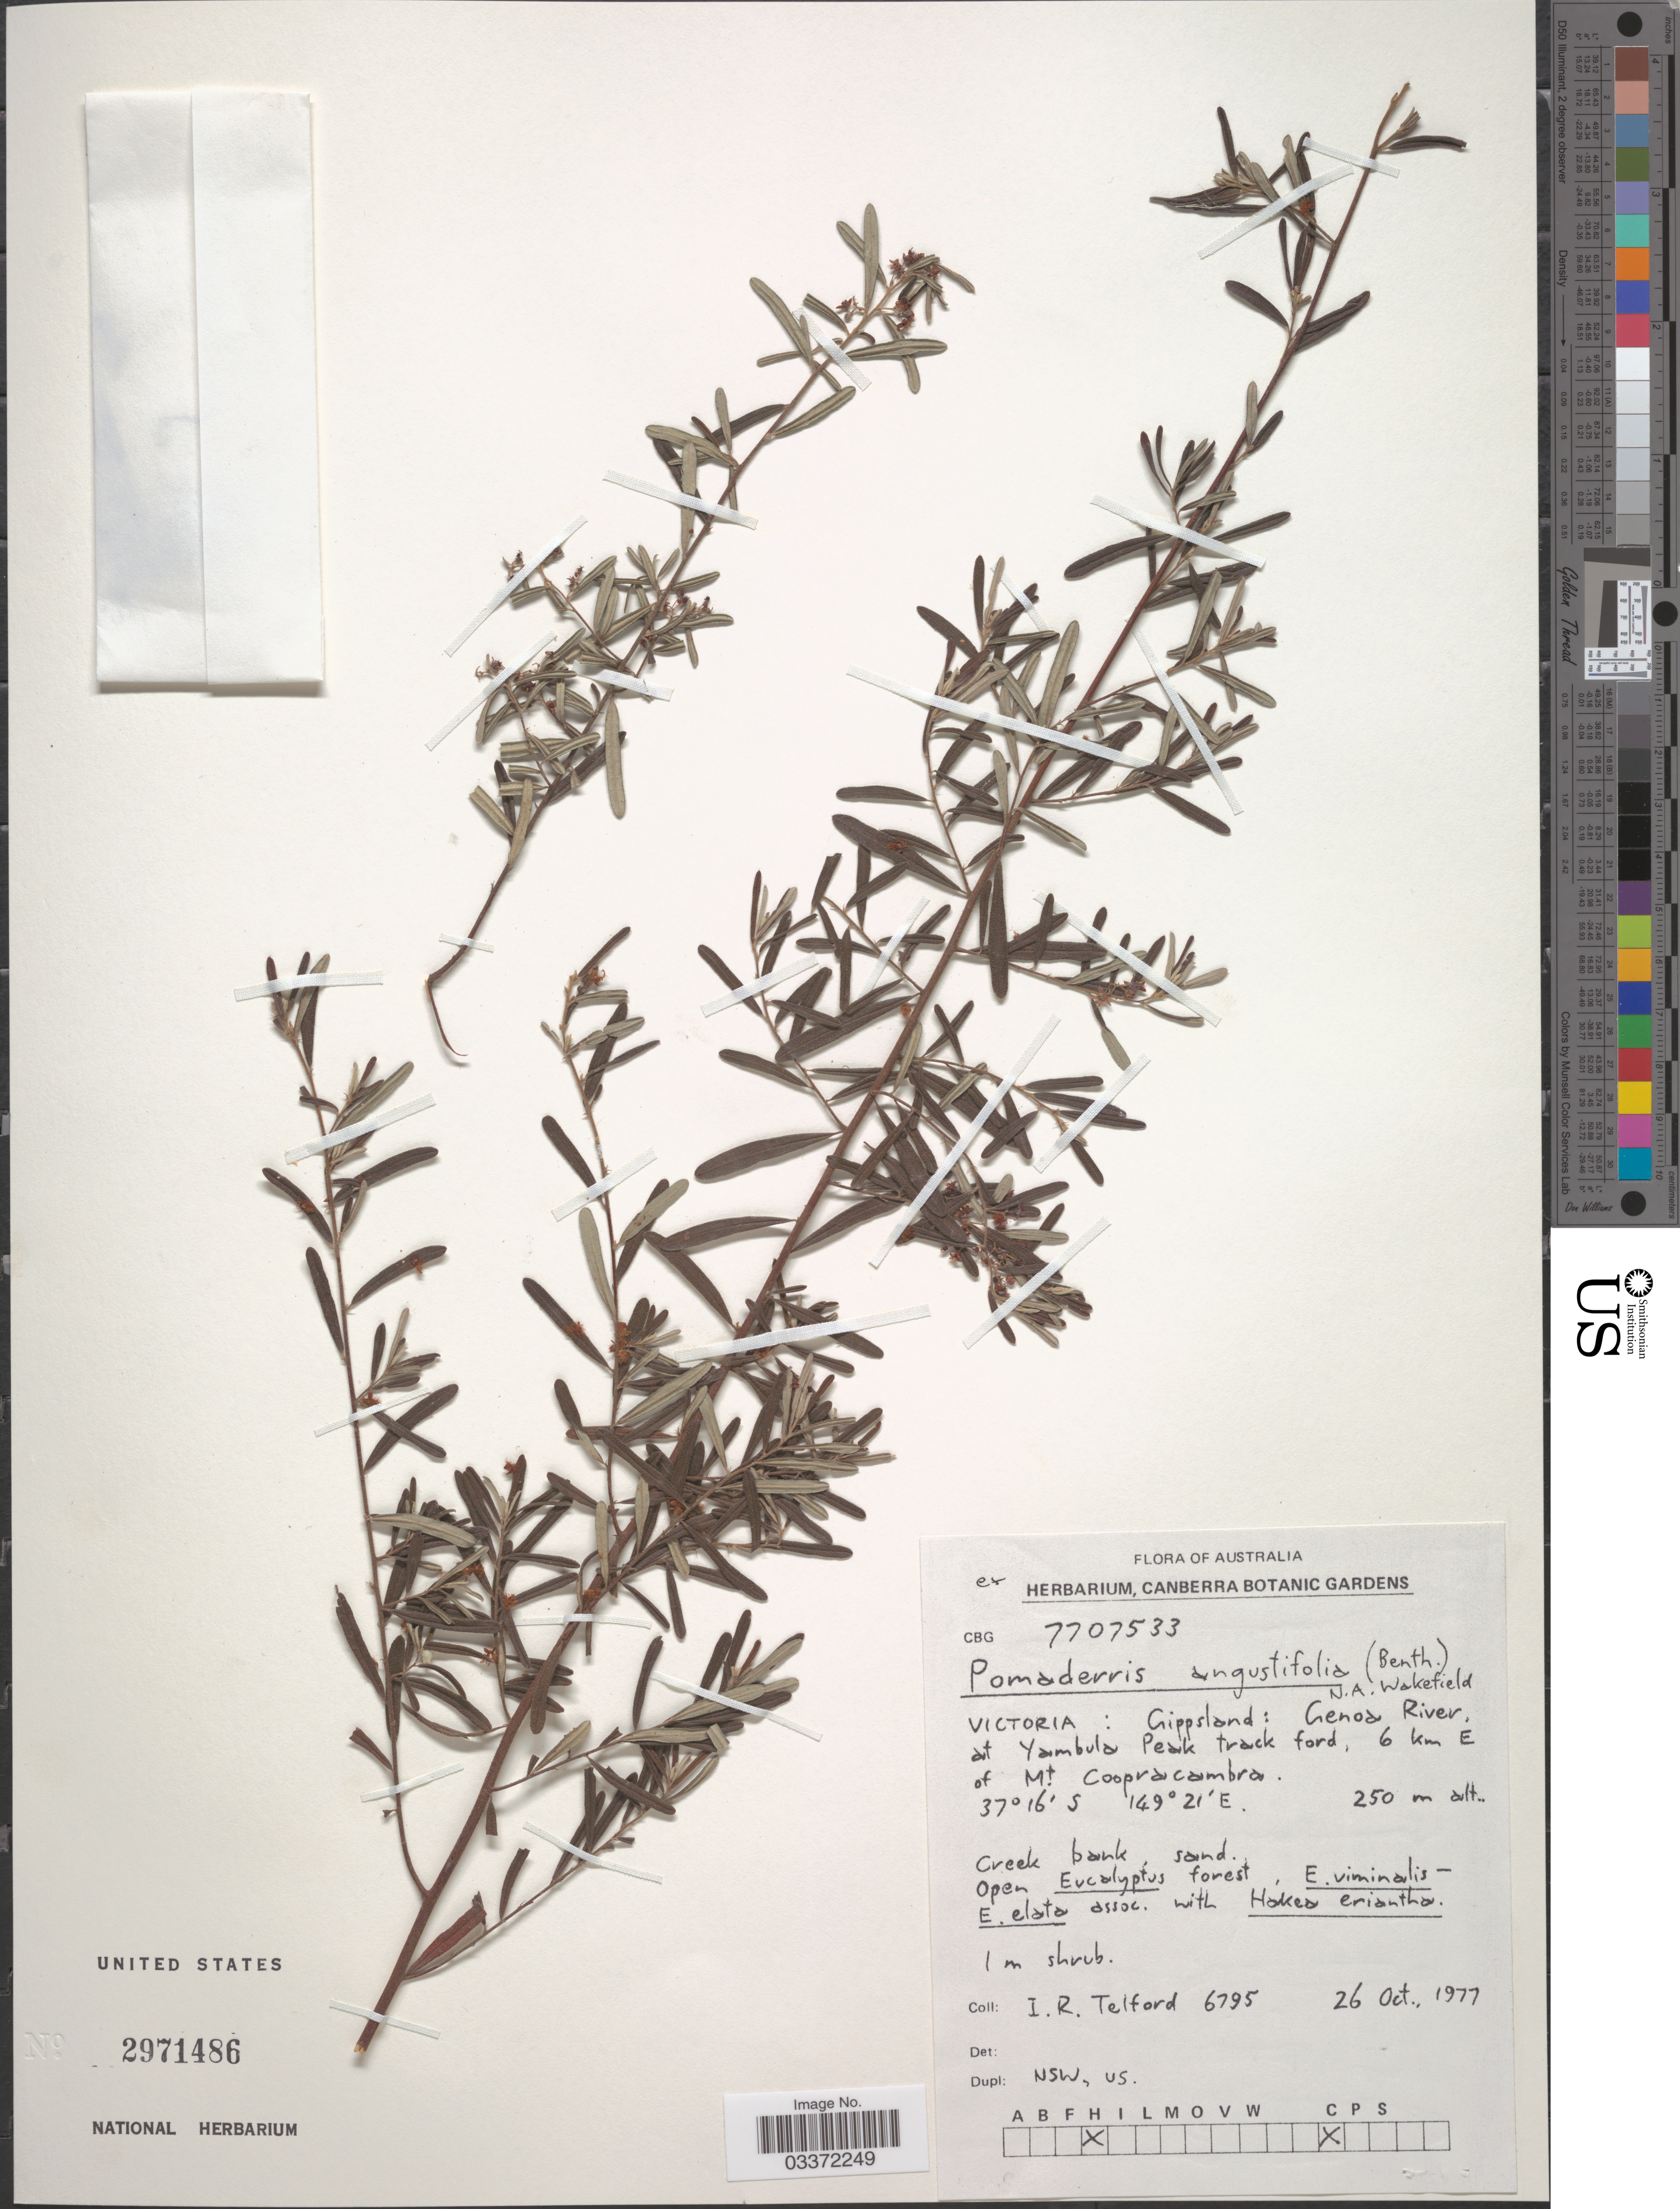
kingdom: Plantae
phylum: Tracheophyta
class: Magnoliopsida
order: Rosales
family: Rhamnaceae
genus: Pomaderris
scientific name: Pomaderris angustifolia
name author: N.A. Wakef.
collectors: I. R. Telford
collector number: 6795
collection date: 1977-10-26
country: Australia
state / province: Victoria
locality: Victoria: Gippsland: Genoa River, at Yambula Peak track ford, 6 km E of Mt Coopracambra.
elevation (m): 250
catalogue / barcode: US 2971486